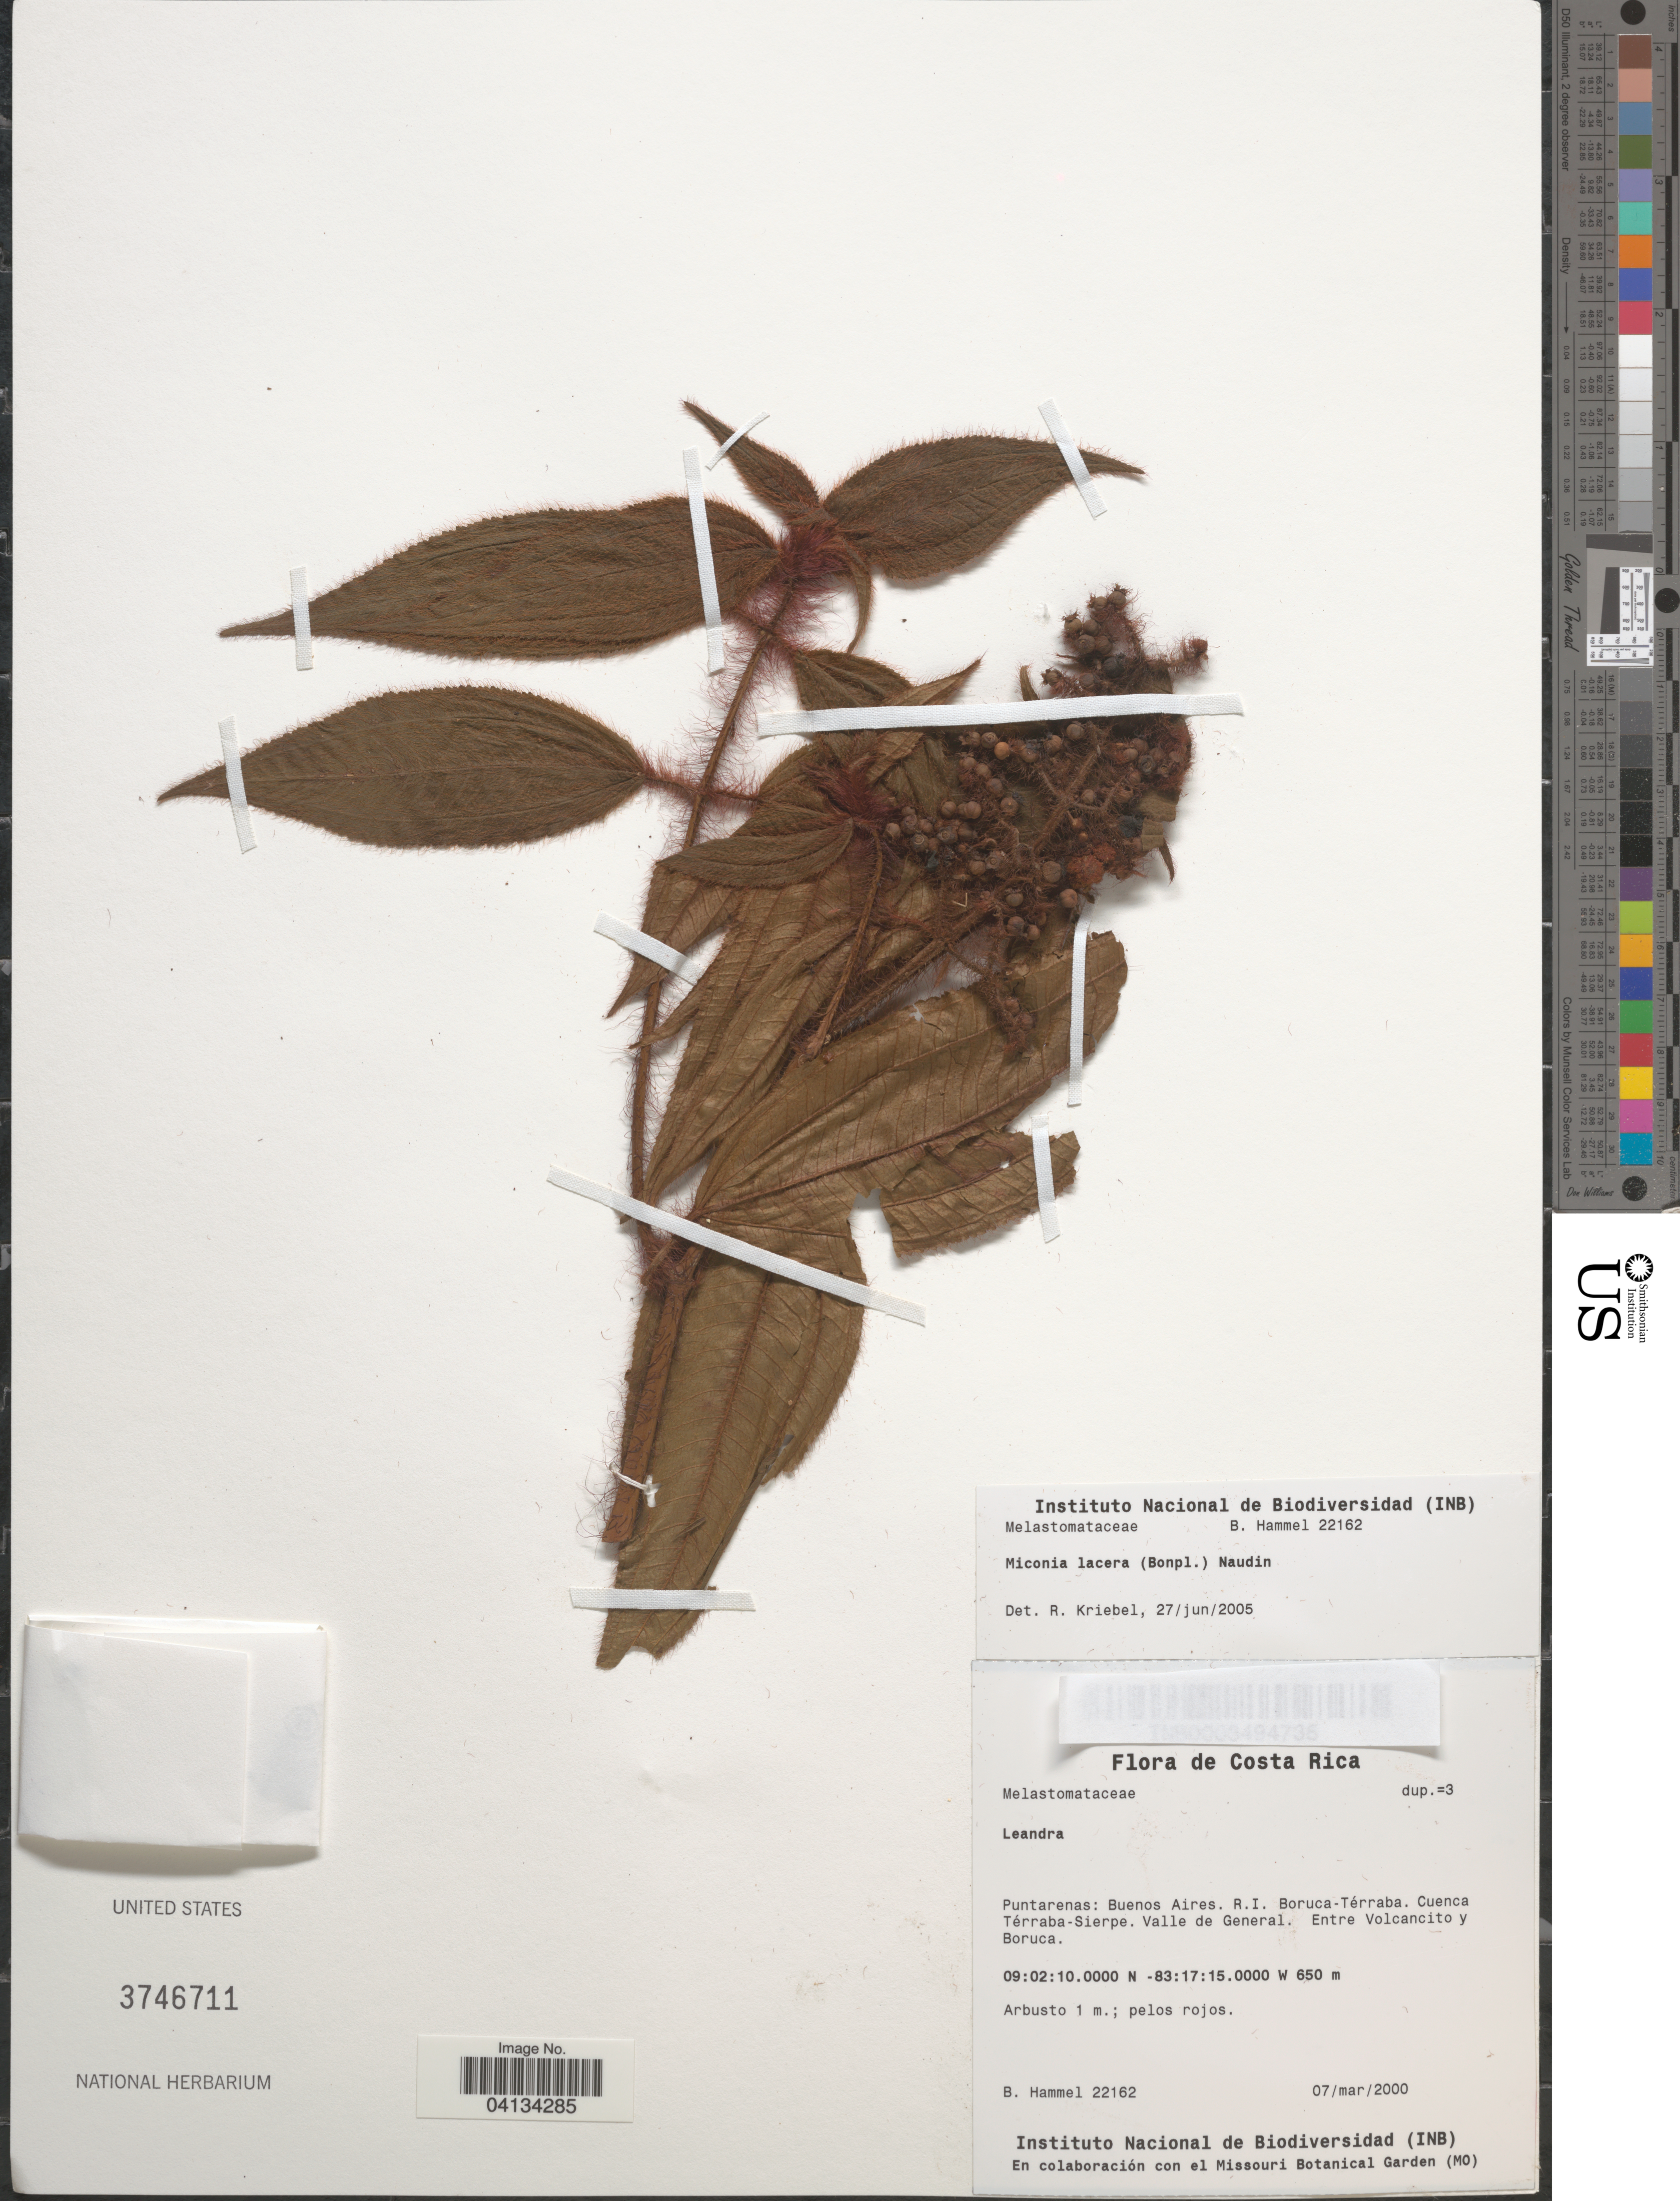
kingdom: Plantae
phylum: Tracheophyta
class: Magnoliopsida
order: Myrtales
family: Melastomataceae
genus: Miconia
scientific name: Miconia lacera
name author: (Bonpl.) Naudin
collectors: B. Hammel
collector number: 22162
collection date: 2000-03-07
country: Costa Rica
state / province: Puntarenas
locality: Buenos Aires. R. I. Boruca-Térraba. Cuenca Térraba-Sierpe. Valle de General. Entre Volcancito y Boruca.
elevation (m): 650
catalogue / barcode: US 3746711